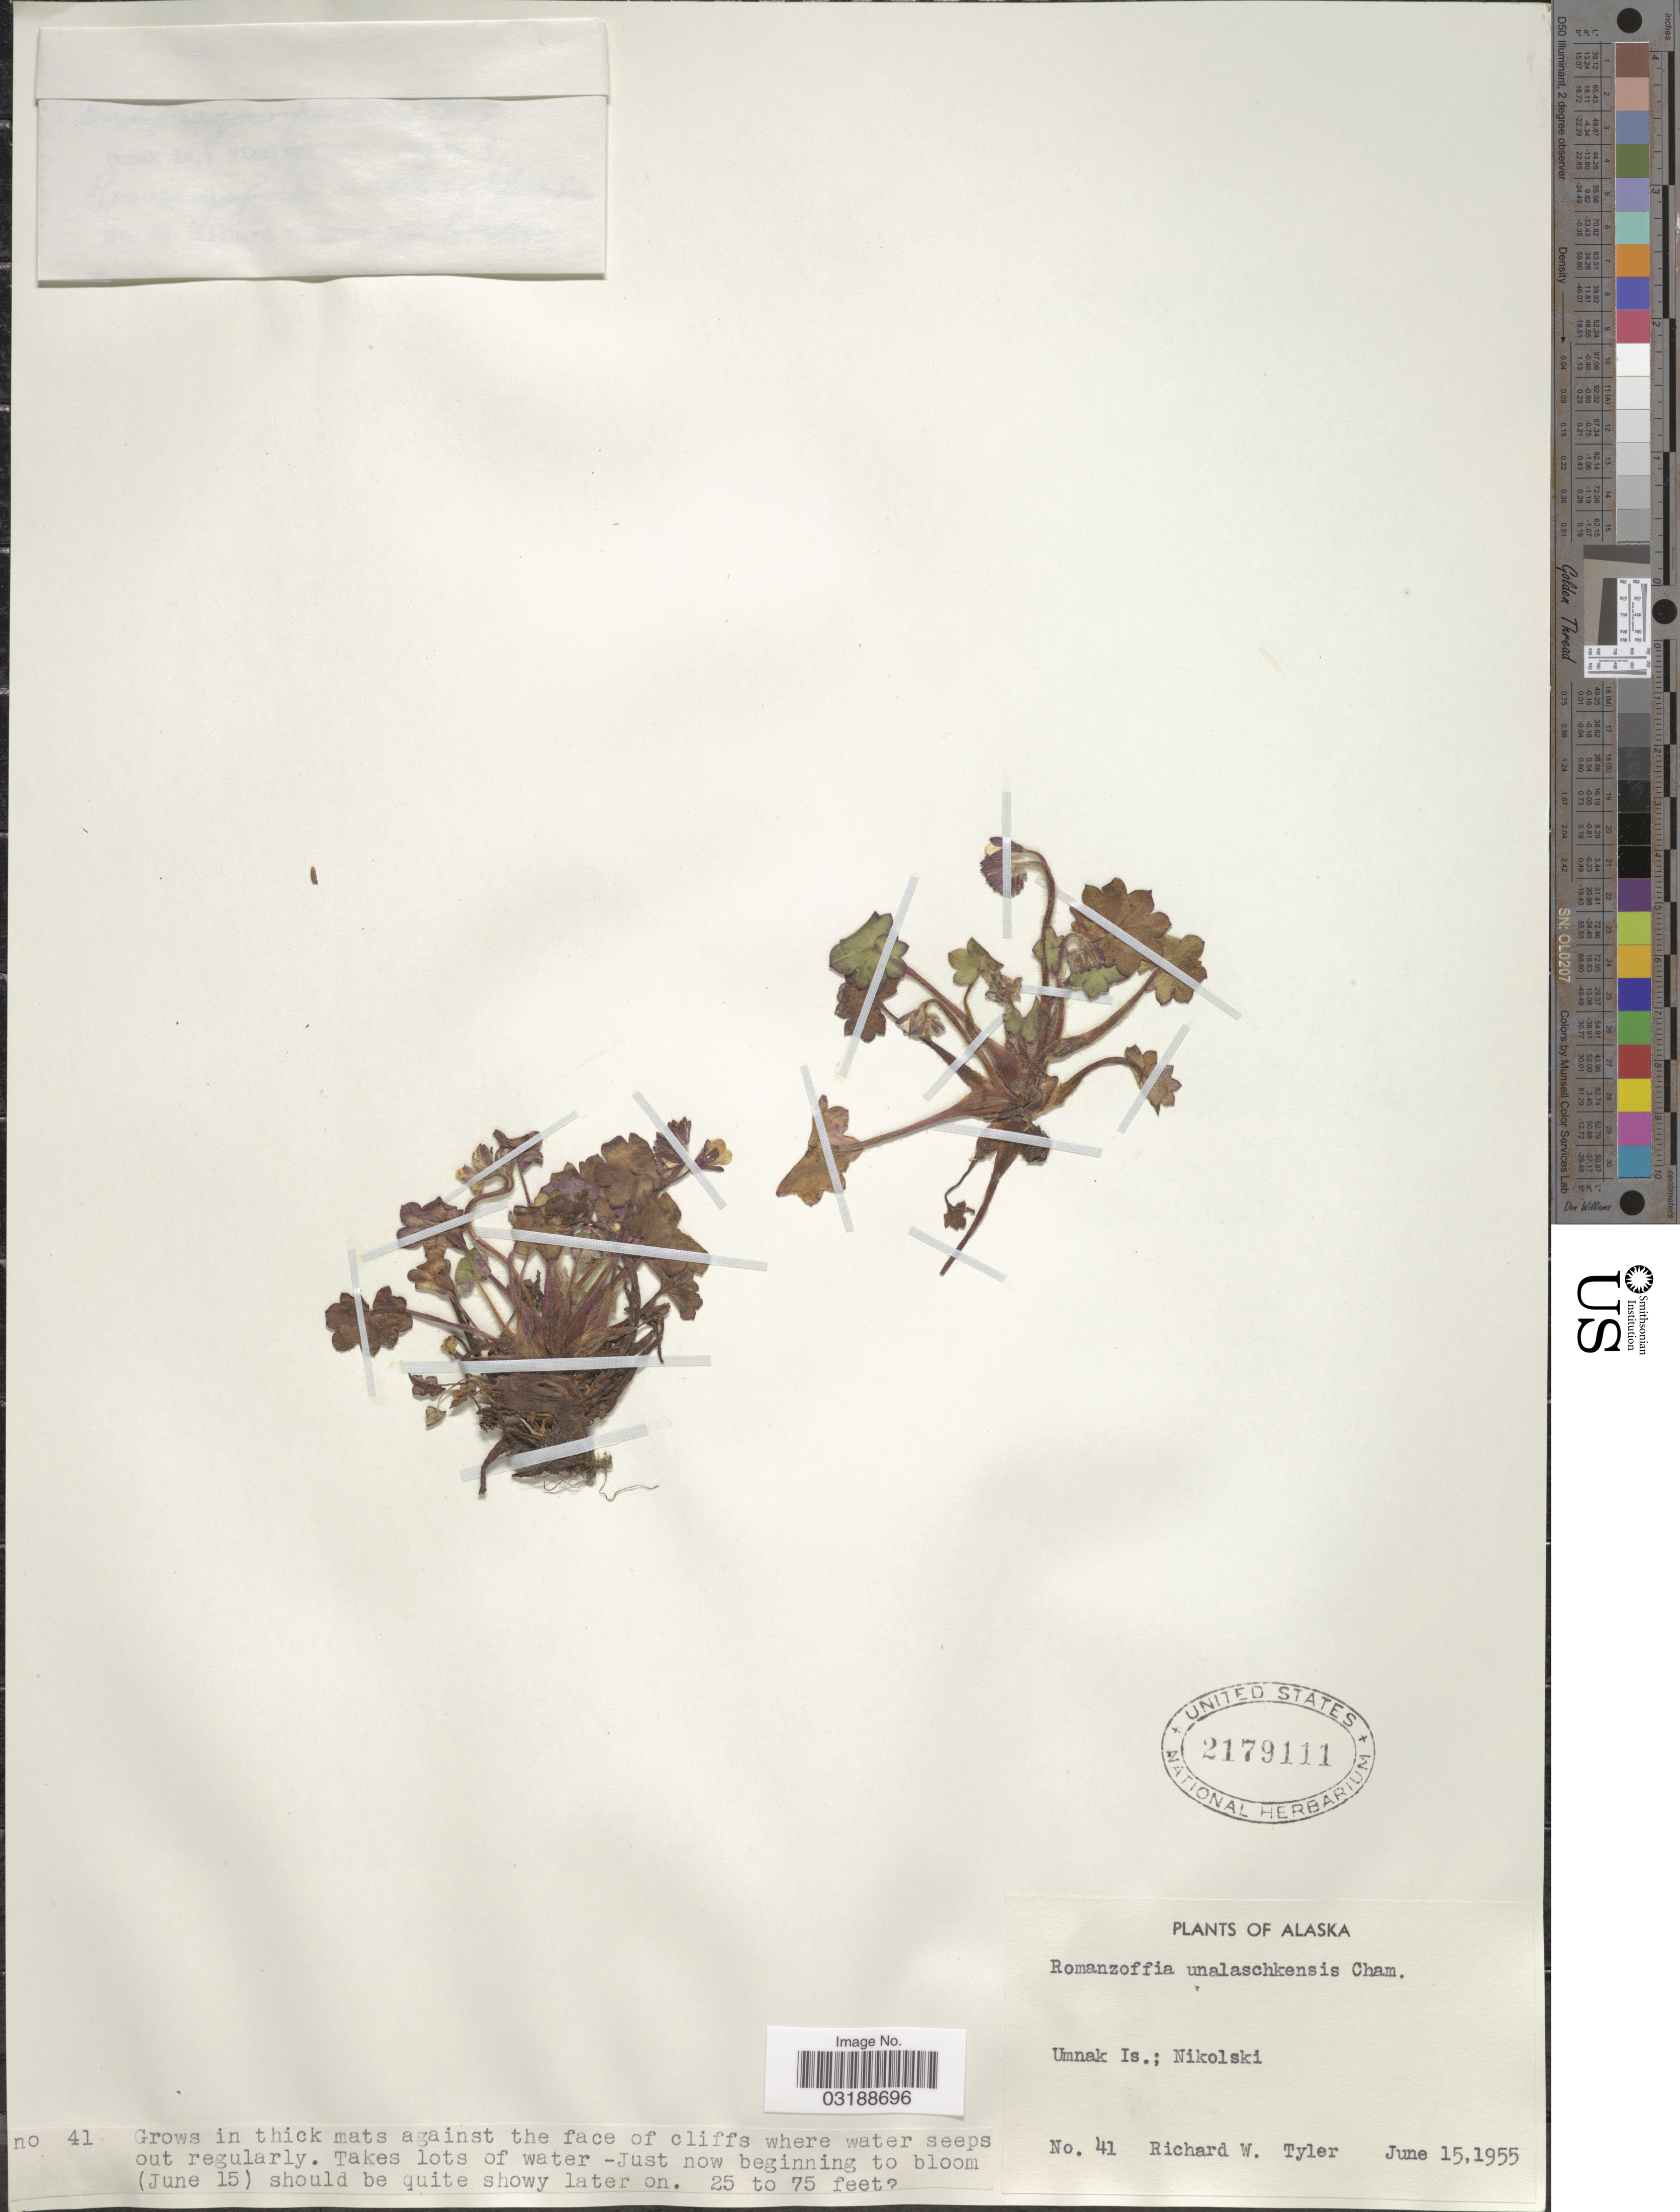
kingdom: Plantae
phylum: Tracheophyta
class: Magnoliopsida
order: Boraginales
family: Hydrophyllaceae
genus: Romanzoffia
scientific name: Romanzoffia unalaschcensis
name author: Cham.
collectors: R. Tyler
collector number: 41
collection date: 1955-06-15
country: United States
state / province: Alaska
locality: Unmak Is.; Nikolski.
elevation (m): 8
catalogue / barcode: US 2179111